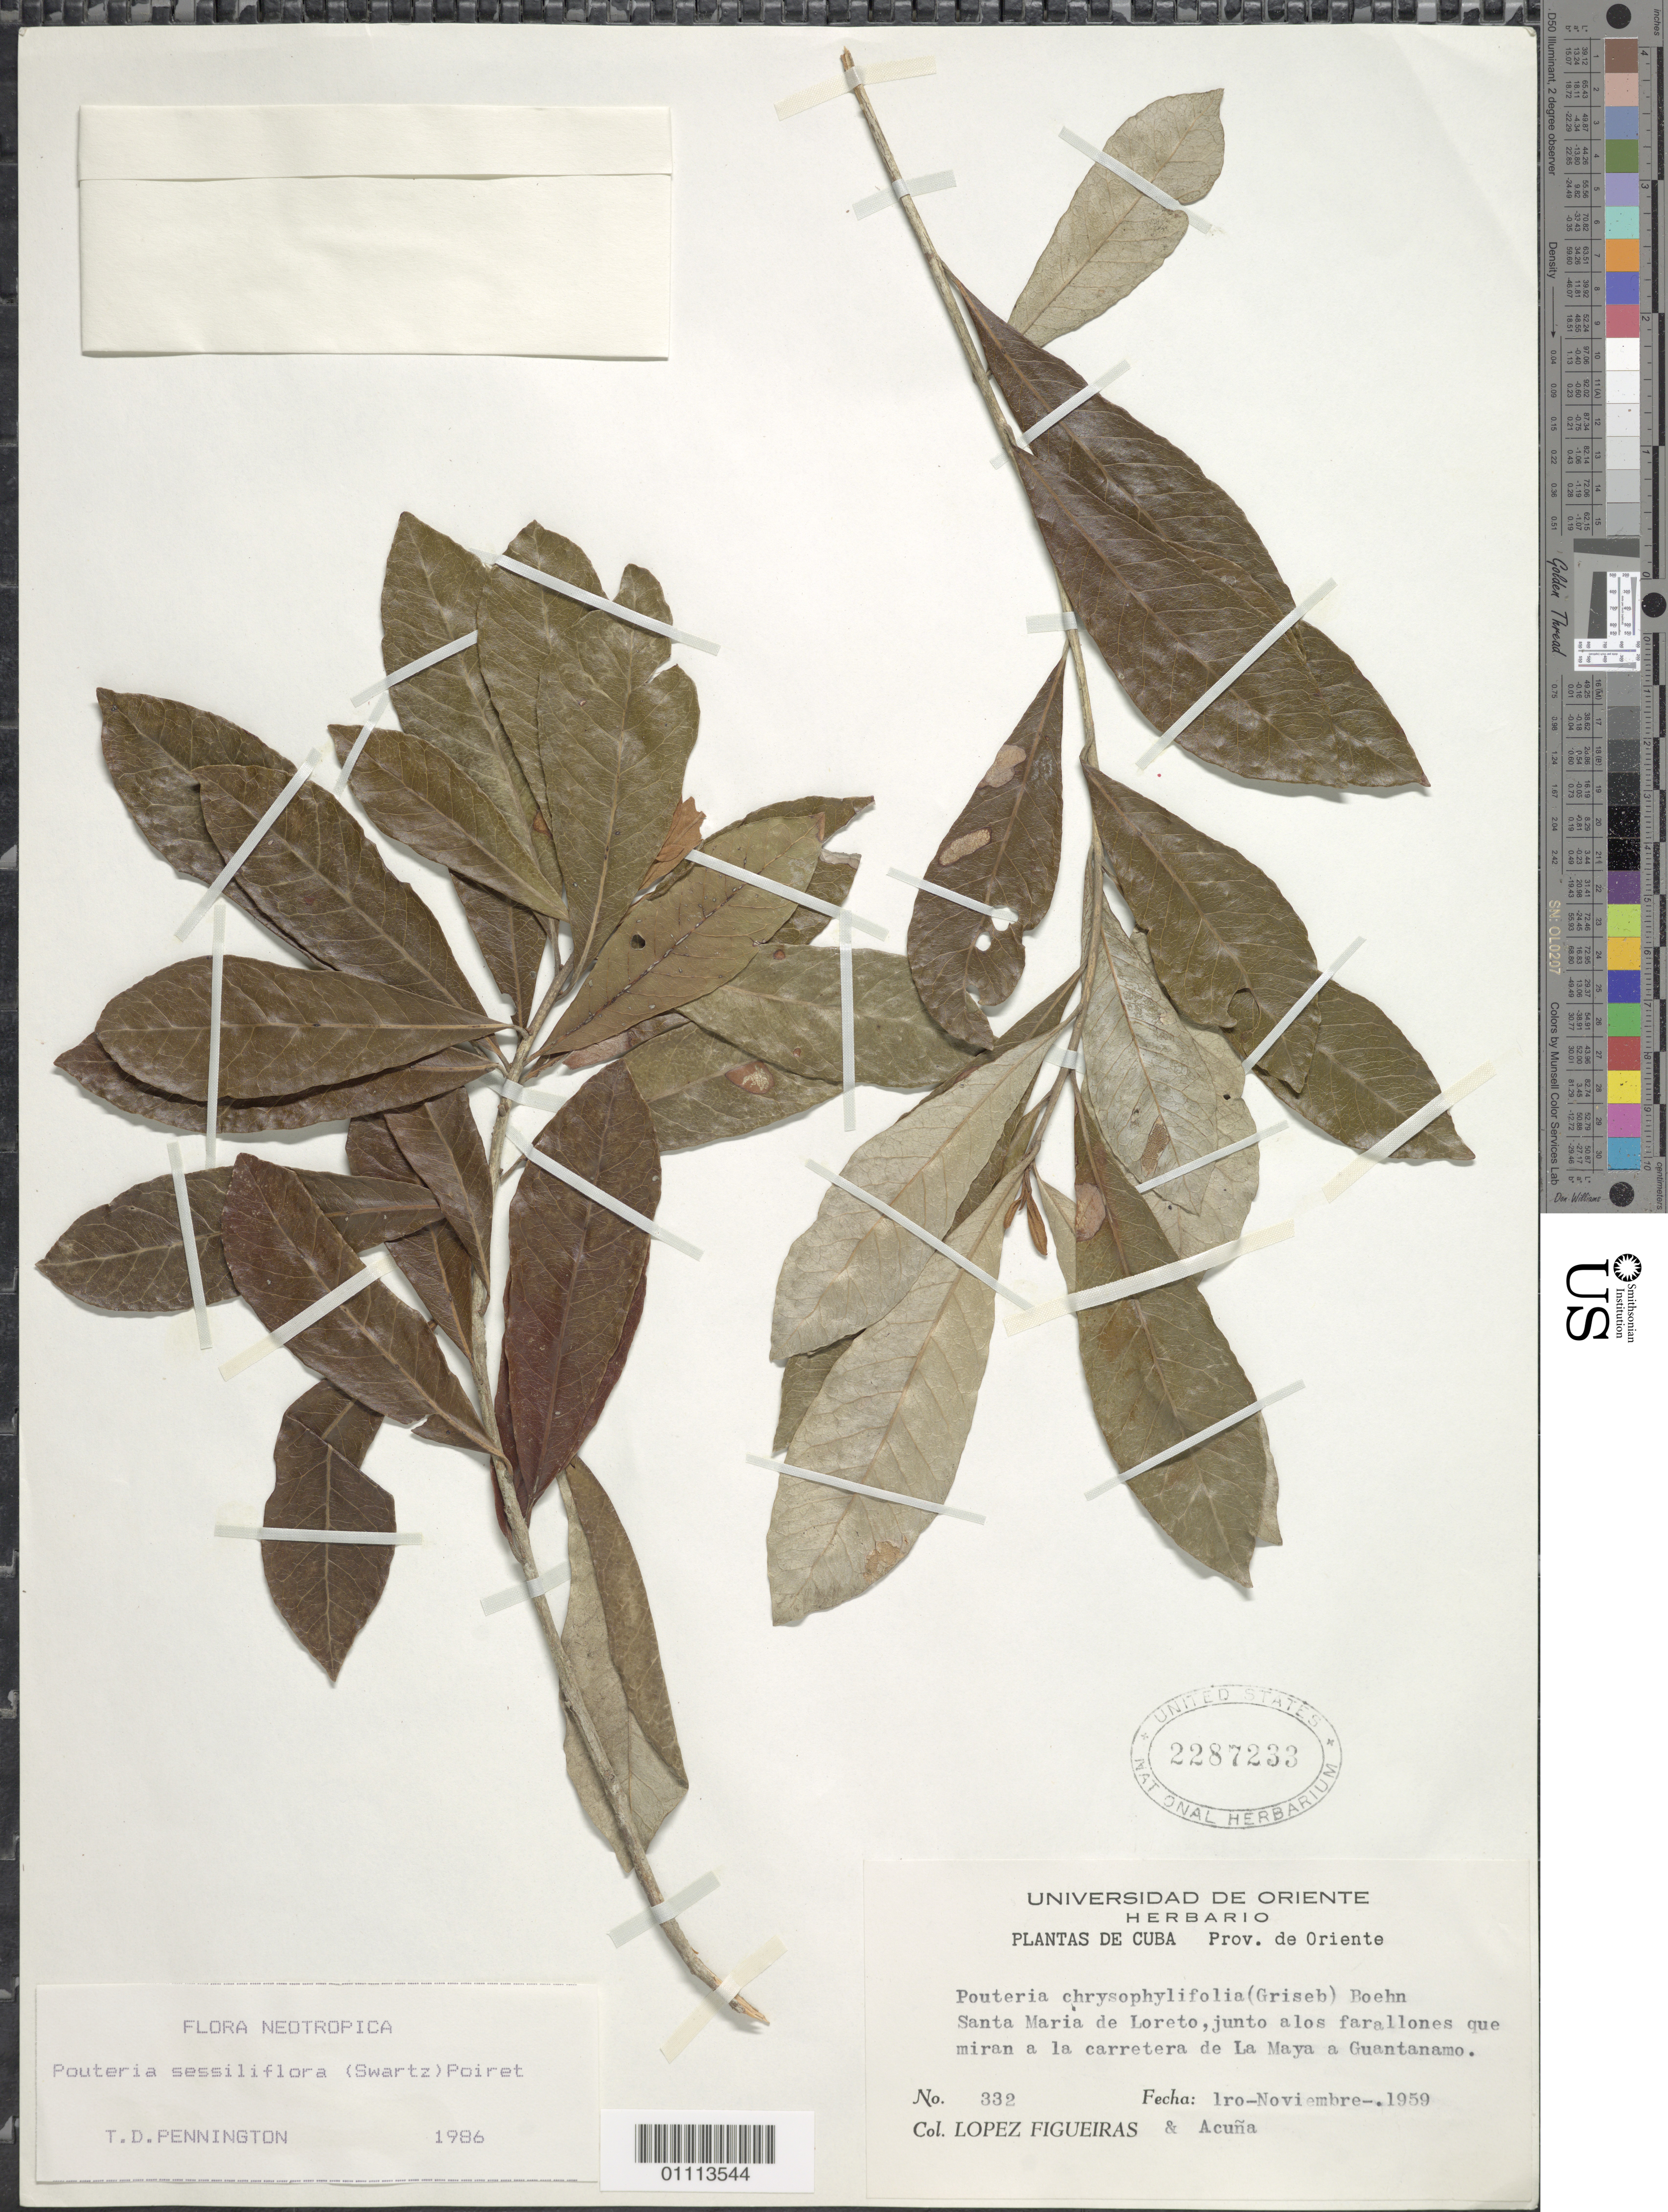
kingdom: Plantae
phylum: Tracheophyta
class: Magnoliopsida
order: Ericales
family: Sapotaceae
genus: Pouteria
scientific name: Pouteria sessiliflora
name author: (Sw.) Poir.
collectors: M. López Figueiras & J. Acuña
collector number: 332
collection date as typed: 01 Nov 1959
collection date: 1959-11-01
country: Cuba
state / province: Santiago de Cuba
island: Cuba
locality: Santa Maria de Loreto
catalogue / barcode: US 2287233